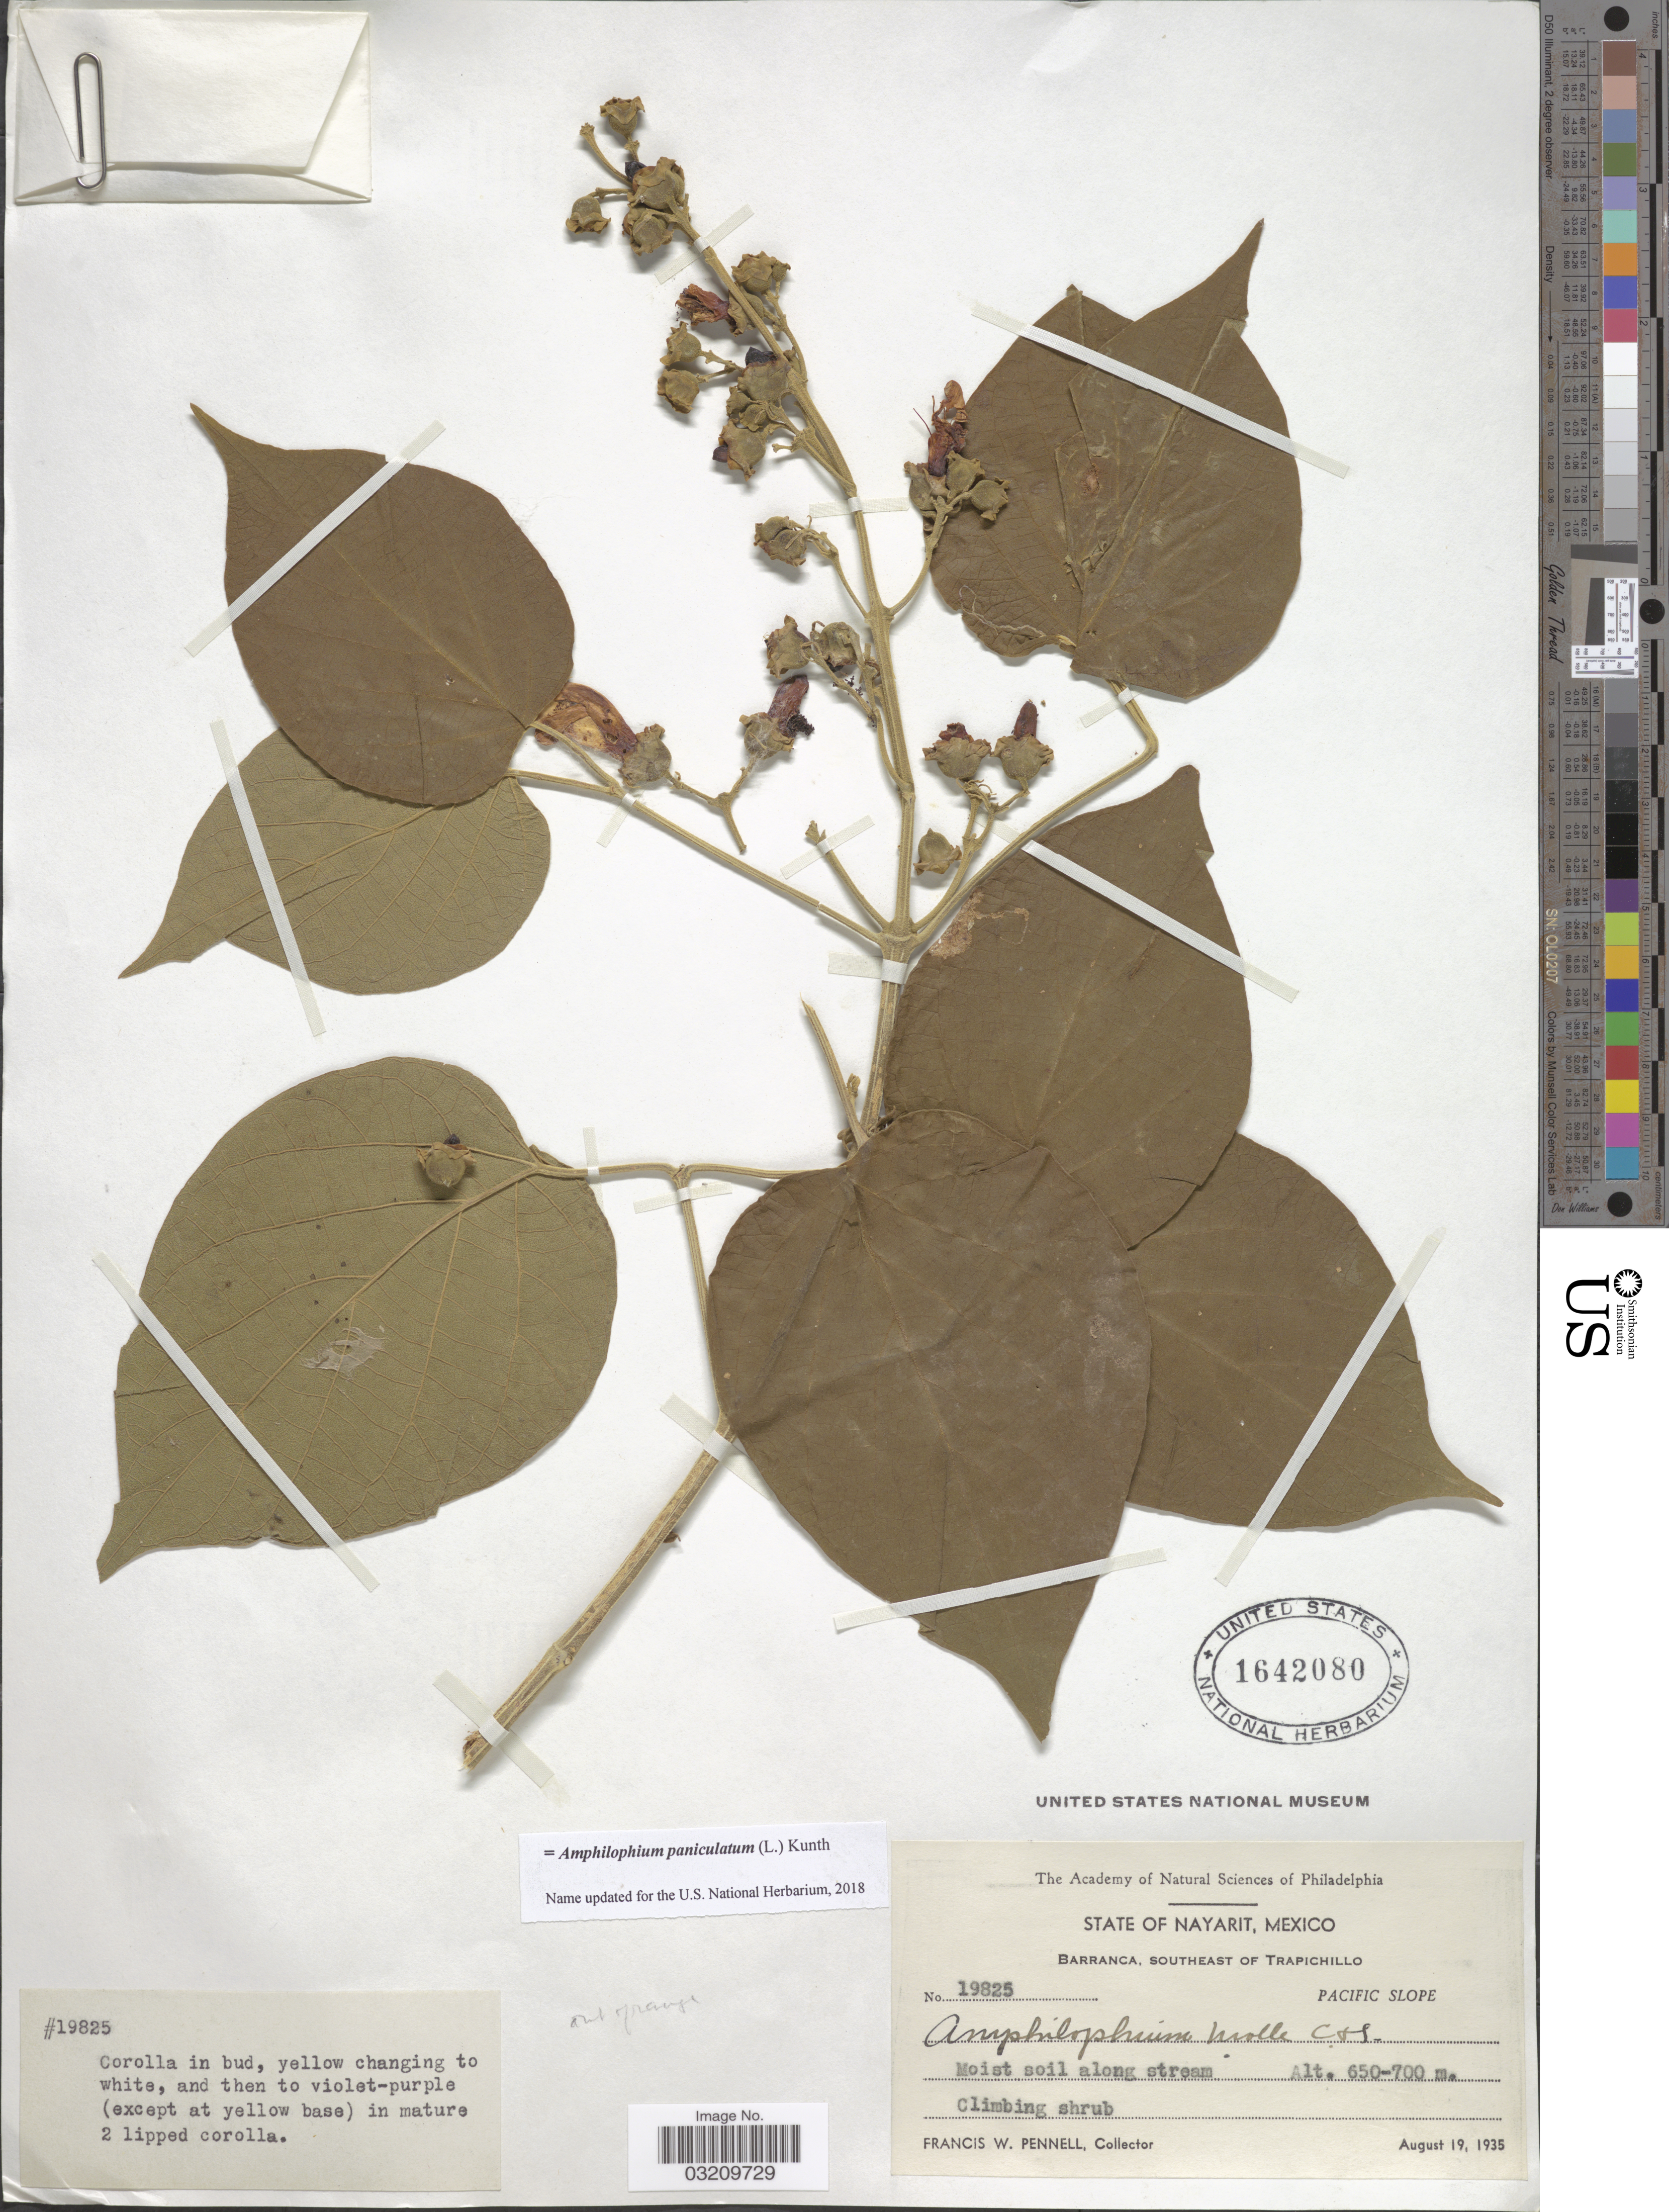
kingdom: Plantae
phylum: Tracheophyta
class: Magnoliopsida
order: Lamiales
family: Bignoniaceae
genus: Amphilophium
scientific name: Amphilophium paniculatum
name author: (L.) Kunth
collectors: F. W. Pennell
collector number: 19825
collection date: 1935-08-19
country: Mexico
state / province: Nayarit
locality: Barranca, Southeast of Trapichillo. Pacific Slope.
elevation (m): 650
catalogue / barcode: US 1642080